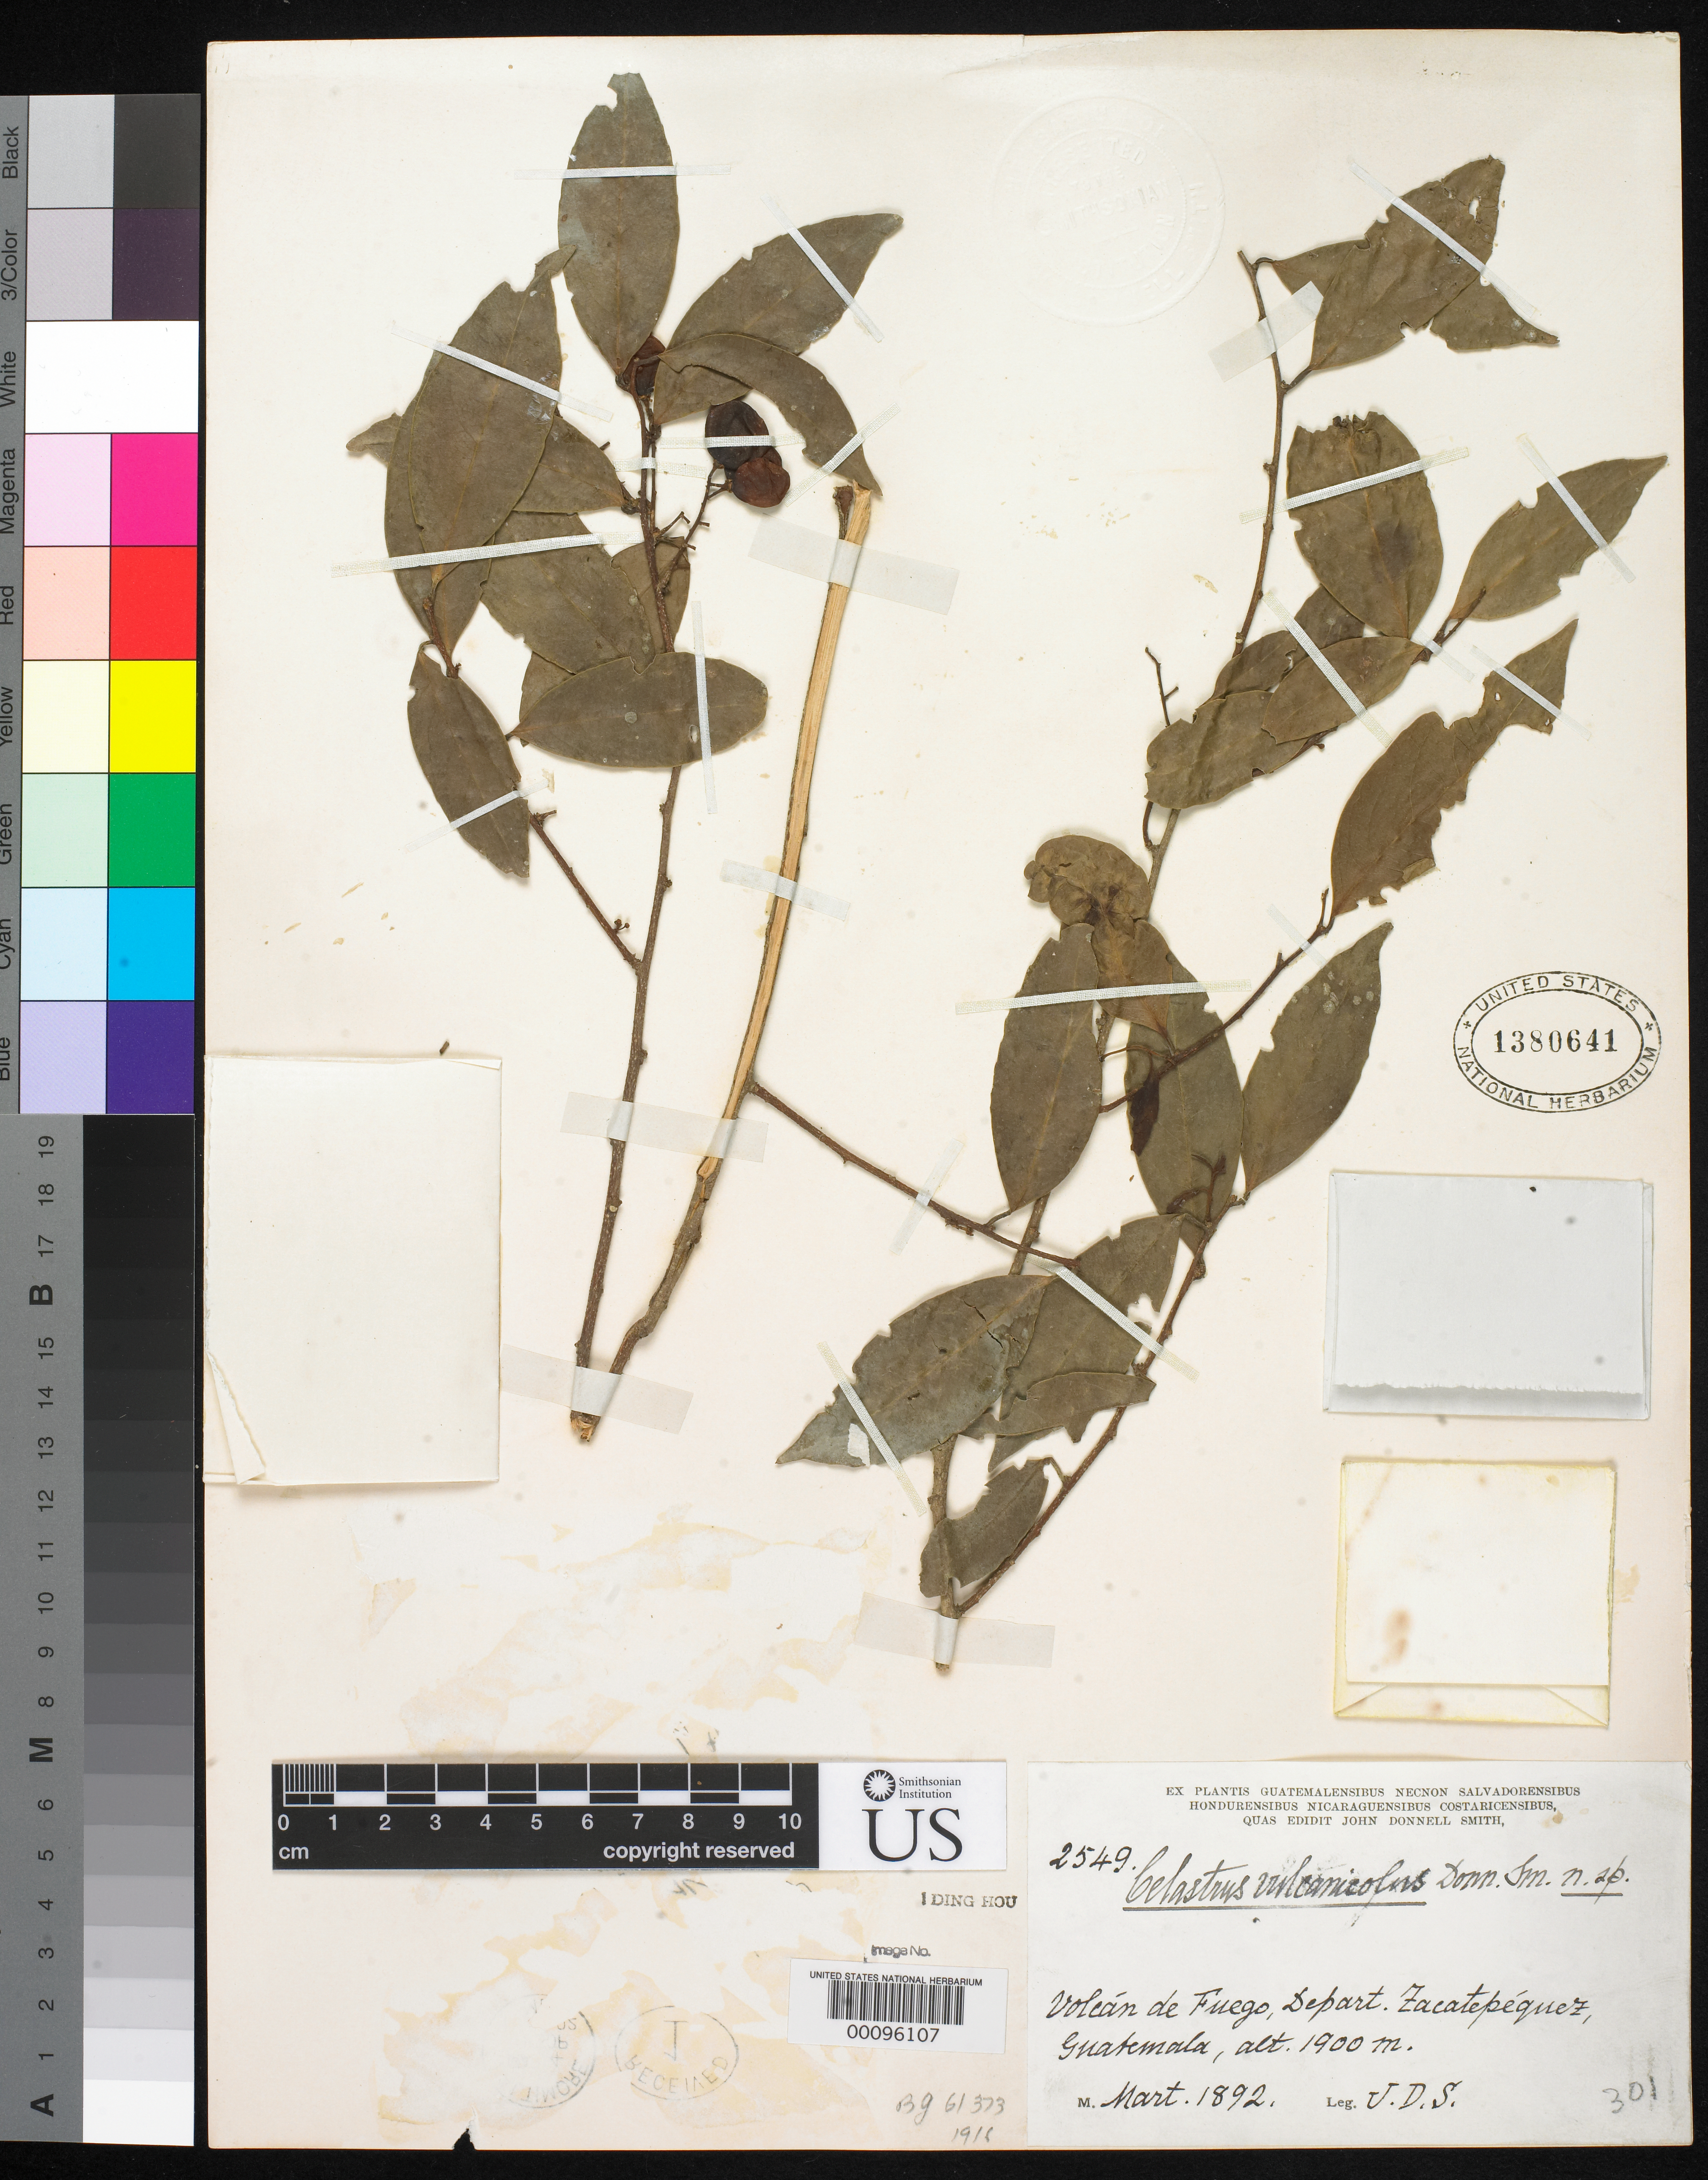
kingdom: Plantae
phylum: Tracheophyta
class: Magnoliopsida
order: Celastrales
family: Celastraceae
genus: Celastrus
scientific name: Celastrus vulcanicola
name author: Donn. Sm.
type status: Type Collection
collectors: J. Donnell Smith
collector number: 2549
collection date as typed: Mar 1892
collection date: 1892-03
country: Guatemala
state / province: Sacatepéquez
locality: Volcan de Fuego.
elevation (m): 1900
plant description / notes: Specific epithet published as "vulcanicolus".; One of two sheets received from the John Donnell Smith herbarium.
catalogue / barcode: US 1380641